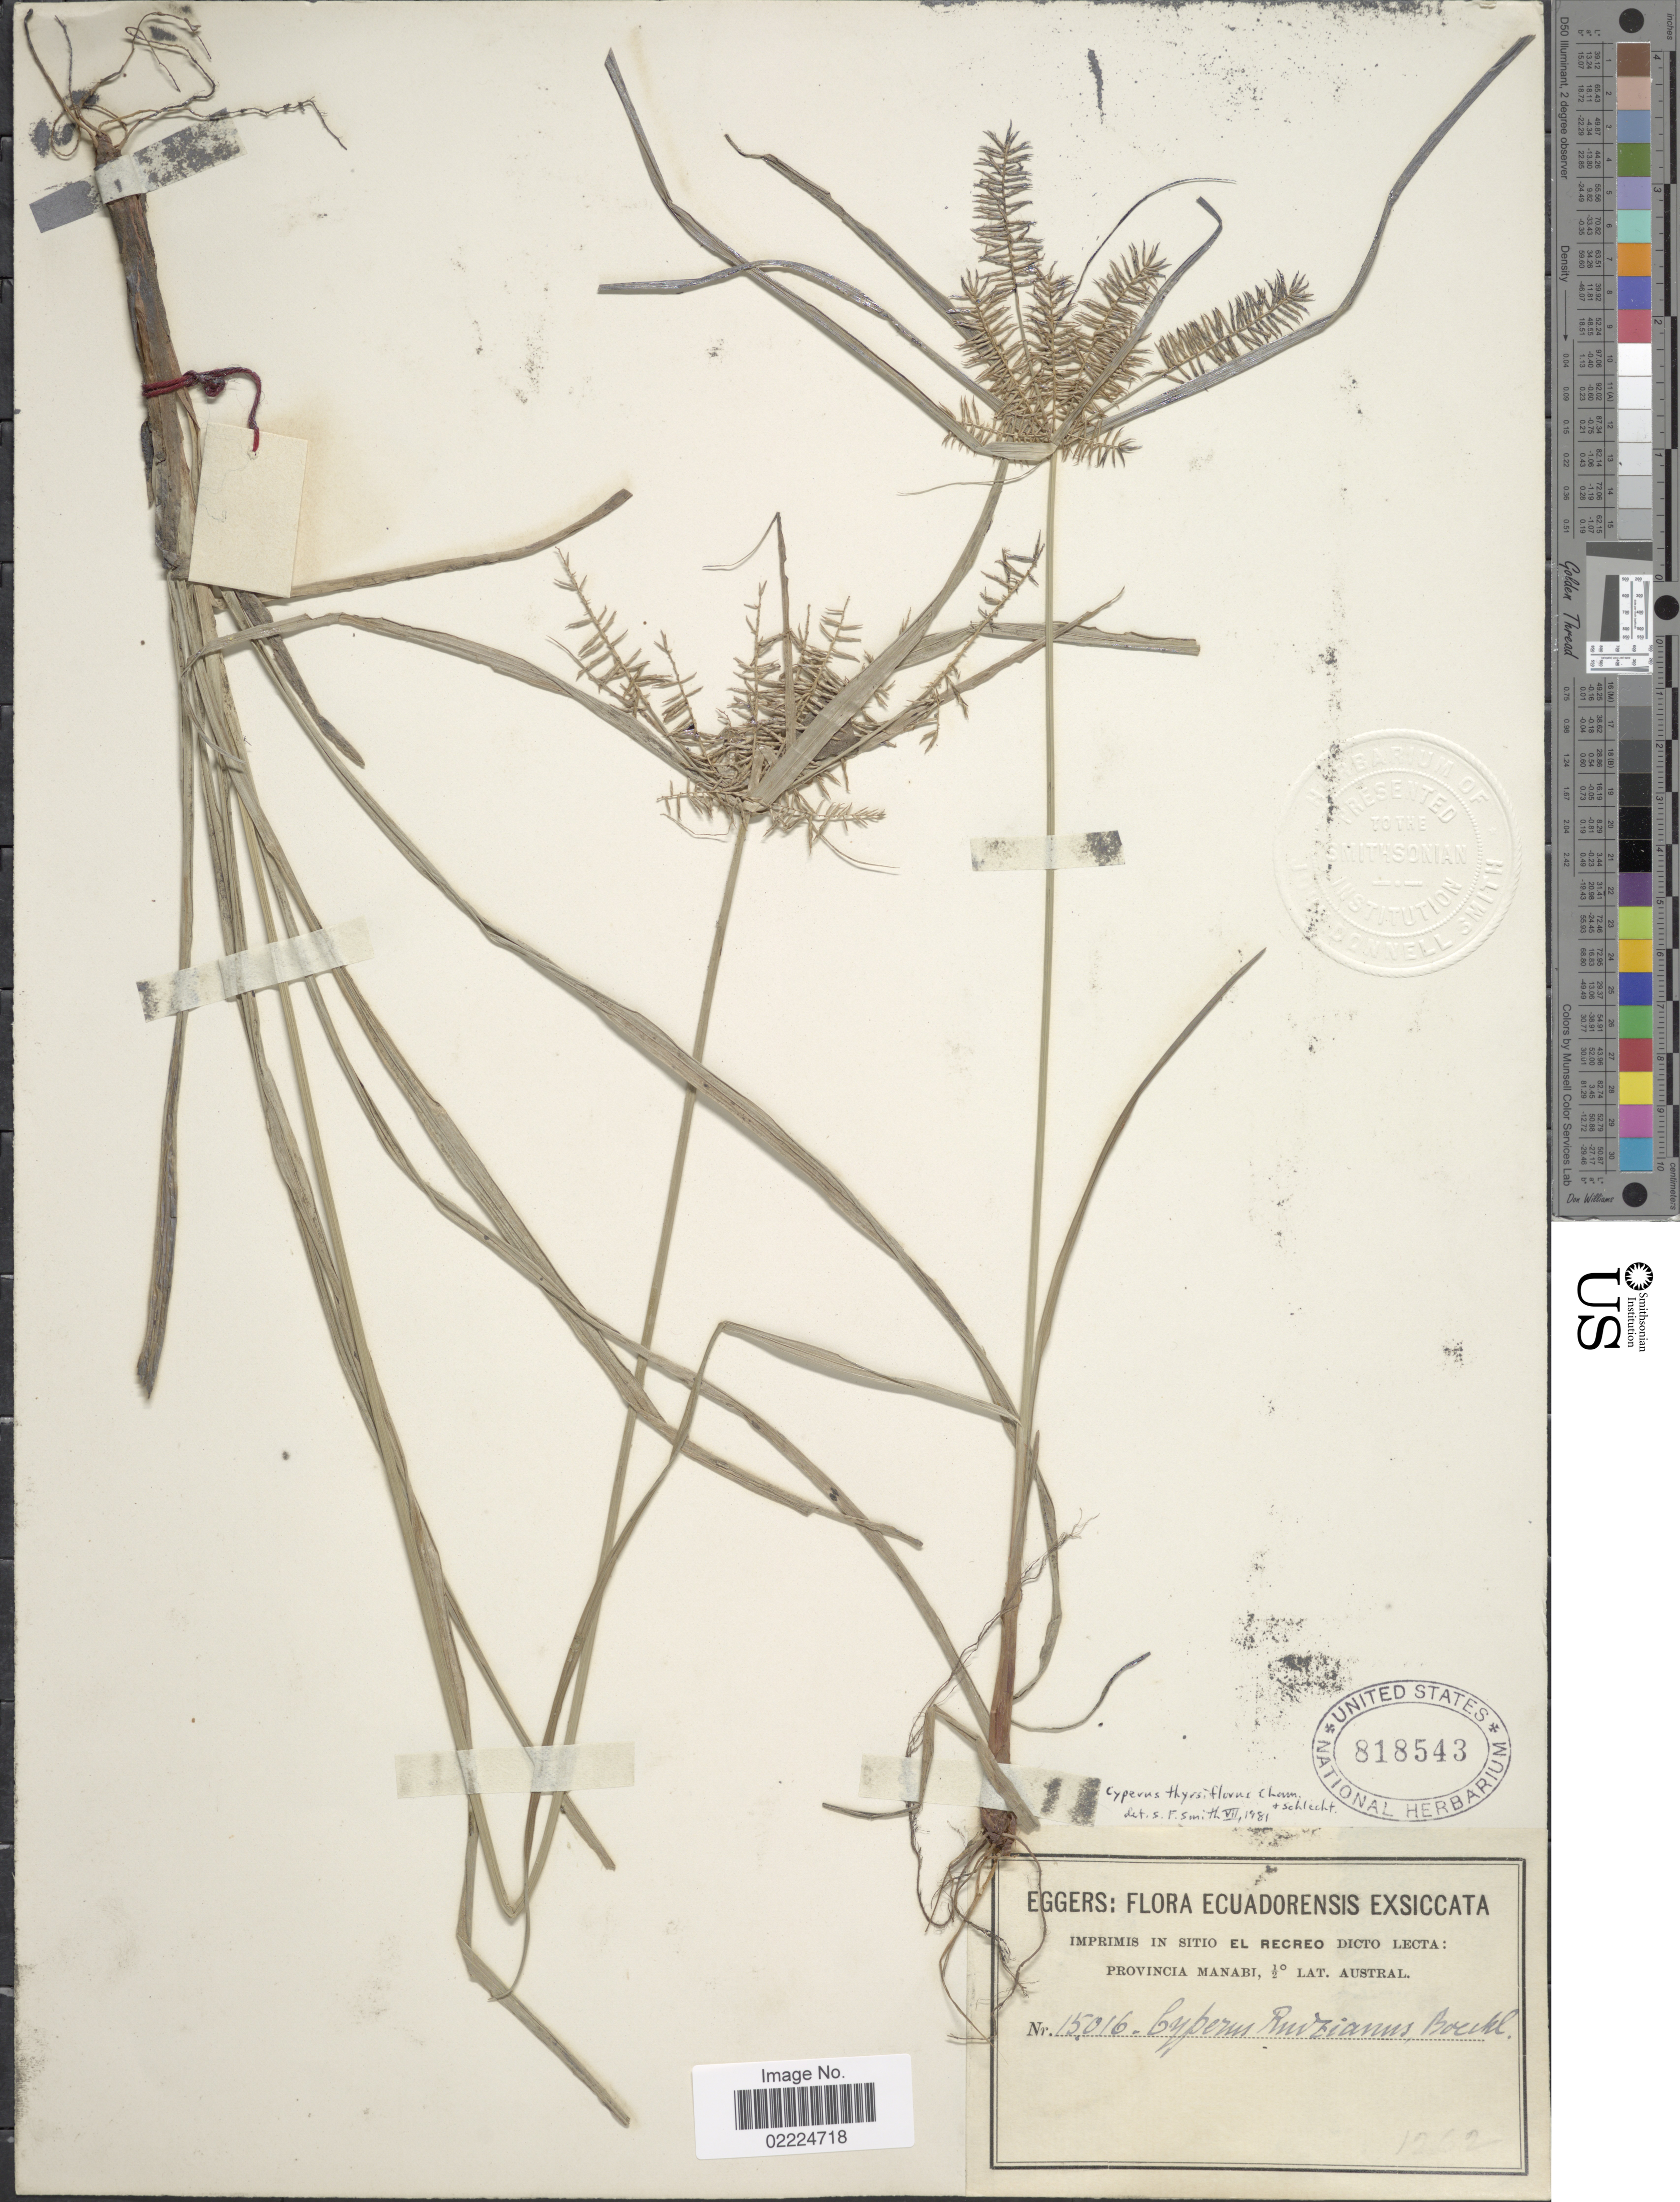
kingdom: Plantae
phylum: Tracheophyta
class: Liliopsida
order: Poales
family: Cyperaceae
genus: Cyperus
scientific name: Cyperus thyrsiflorus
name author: Jungh.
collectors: -. Eggers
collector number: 15016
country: Ecuador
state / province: Manabí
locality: Ecuadorensis, Provincia Manabi, Imprimis in sitio El Recreo Dicto Lecta.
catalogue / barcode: US 818543